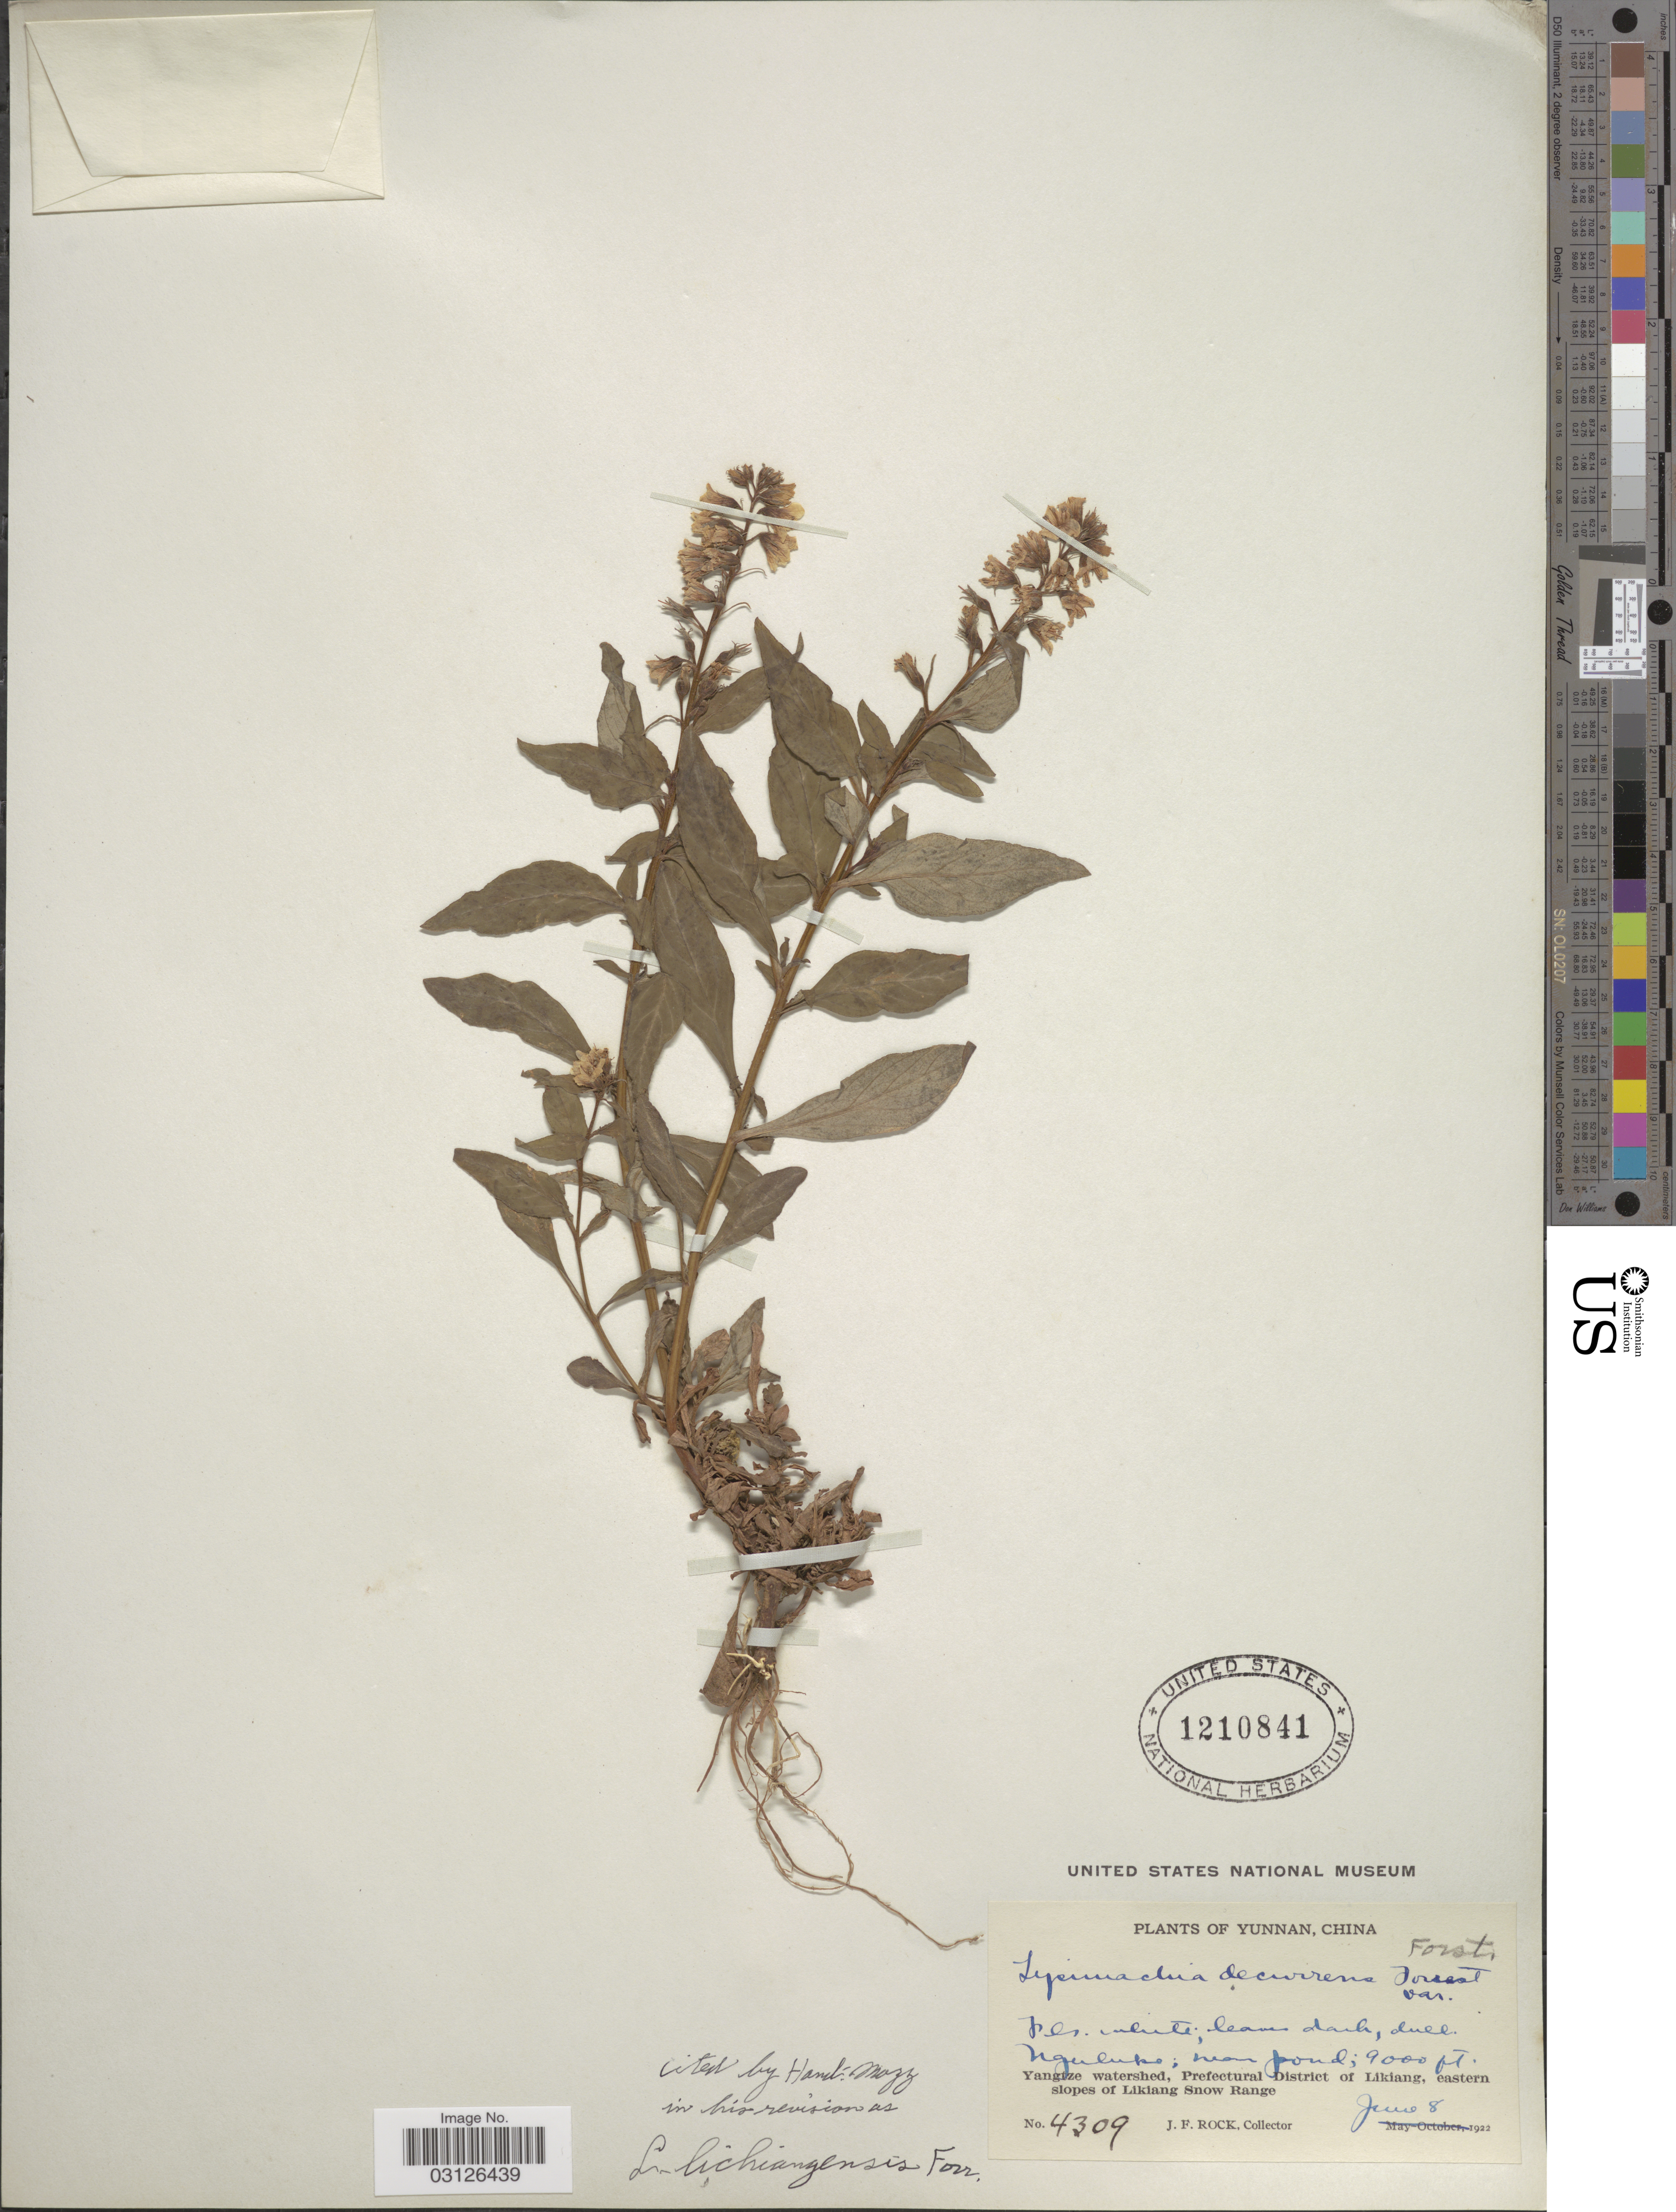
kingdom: Plantae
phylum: Tracheophyta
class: Magnoliopsida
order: Ericales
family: Primulaceae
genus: Lysimachia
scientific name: Lysimachia lichiangensis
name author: Forrest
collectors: J. Rock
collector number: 4309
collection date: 1922-06-08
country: China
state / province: Yunnan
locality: Nguluke; near pond. Yangtze watershed, Prefectural District of Likiang, eastern slopes of Likiang Snow Range.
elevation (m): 2743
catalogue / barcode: US 1210841